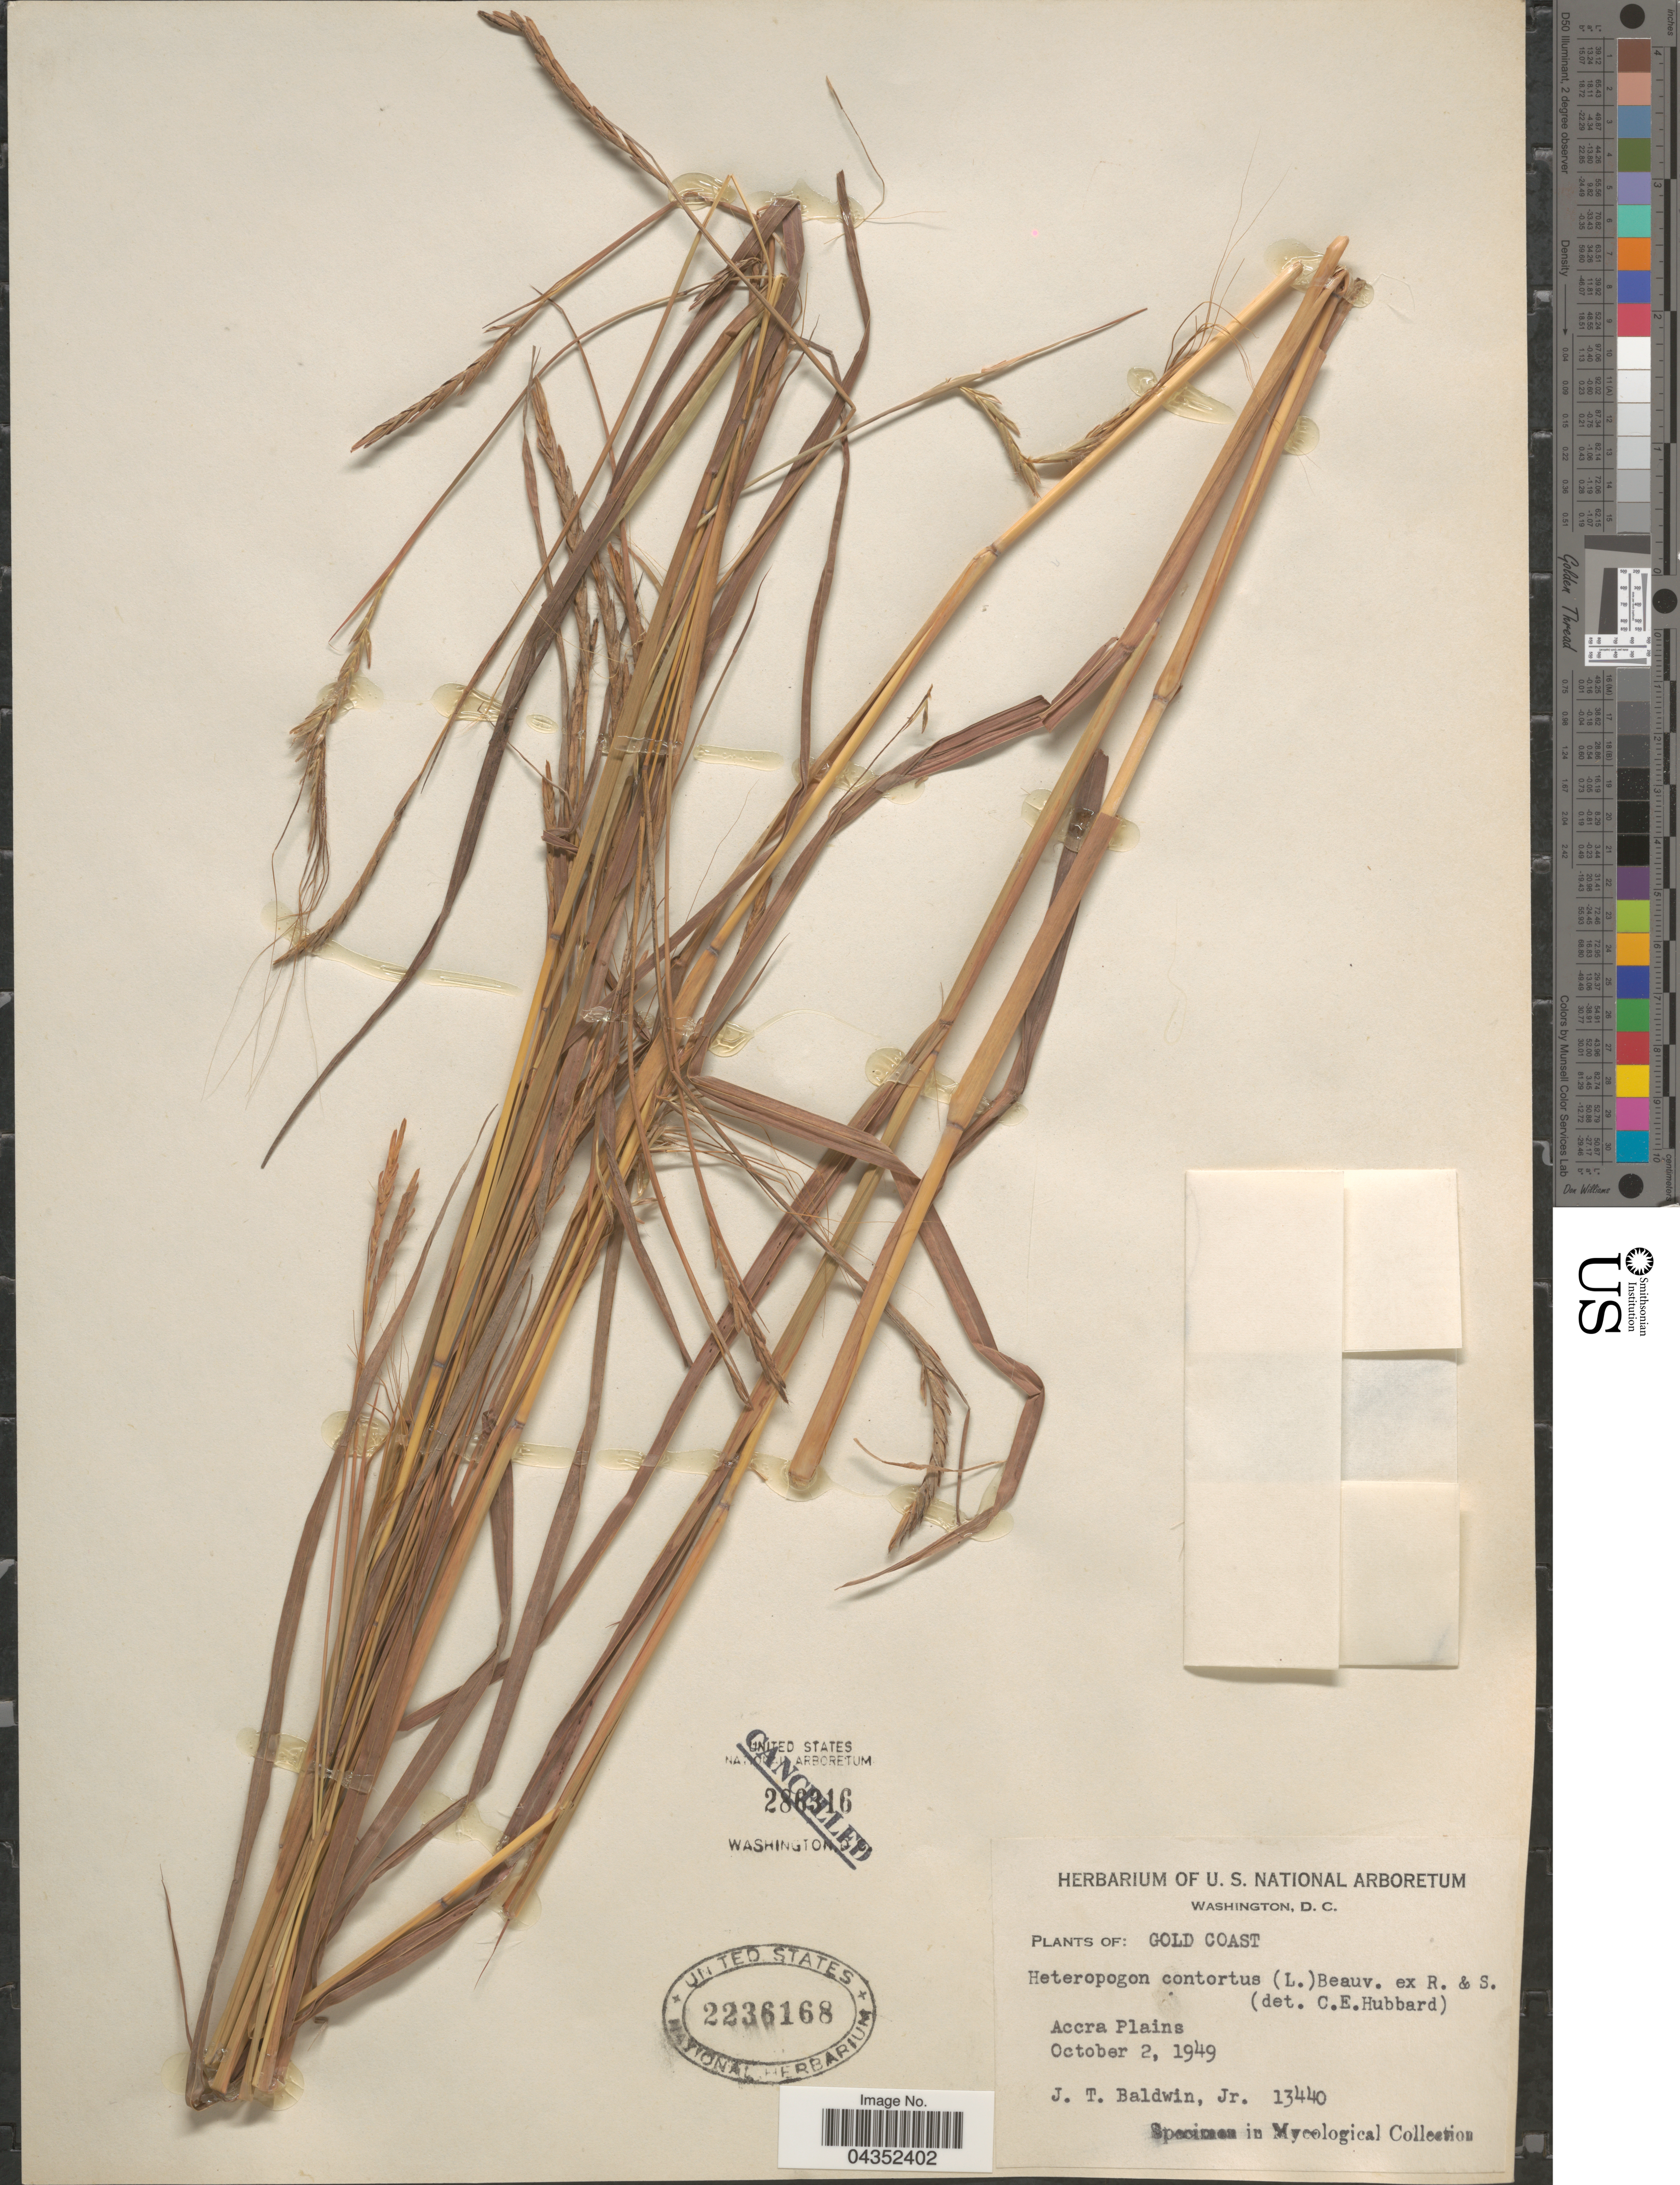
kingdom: Plantae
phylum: Tracheophyta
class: Liliopsida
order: Poales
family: Poaceae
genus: Heteropogon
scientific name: Heteropogon contortus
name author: (L.) P. Beauv. ex Roem. & Schult.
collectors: J. T. Baldwin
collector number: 13440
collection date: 1949-10-02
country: Ghana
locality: Gold Coast. Accra Plains.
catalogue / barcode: US 2236168